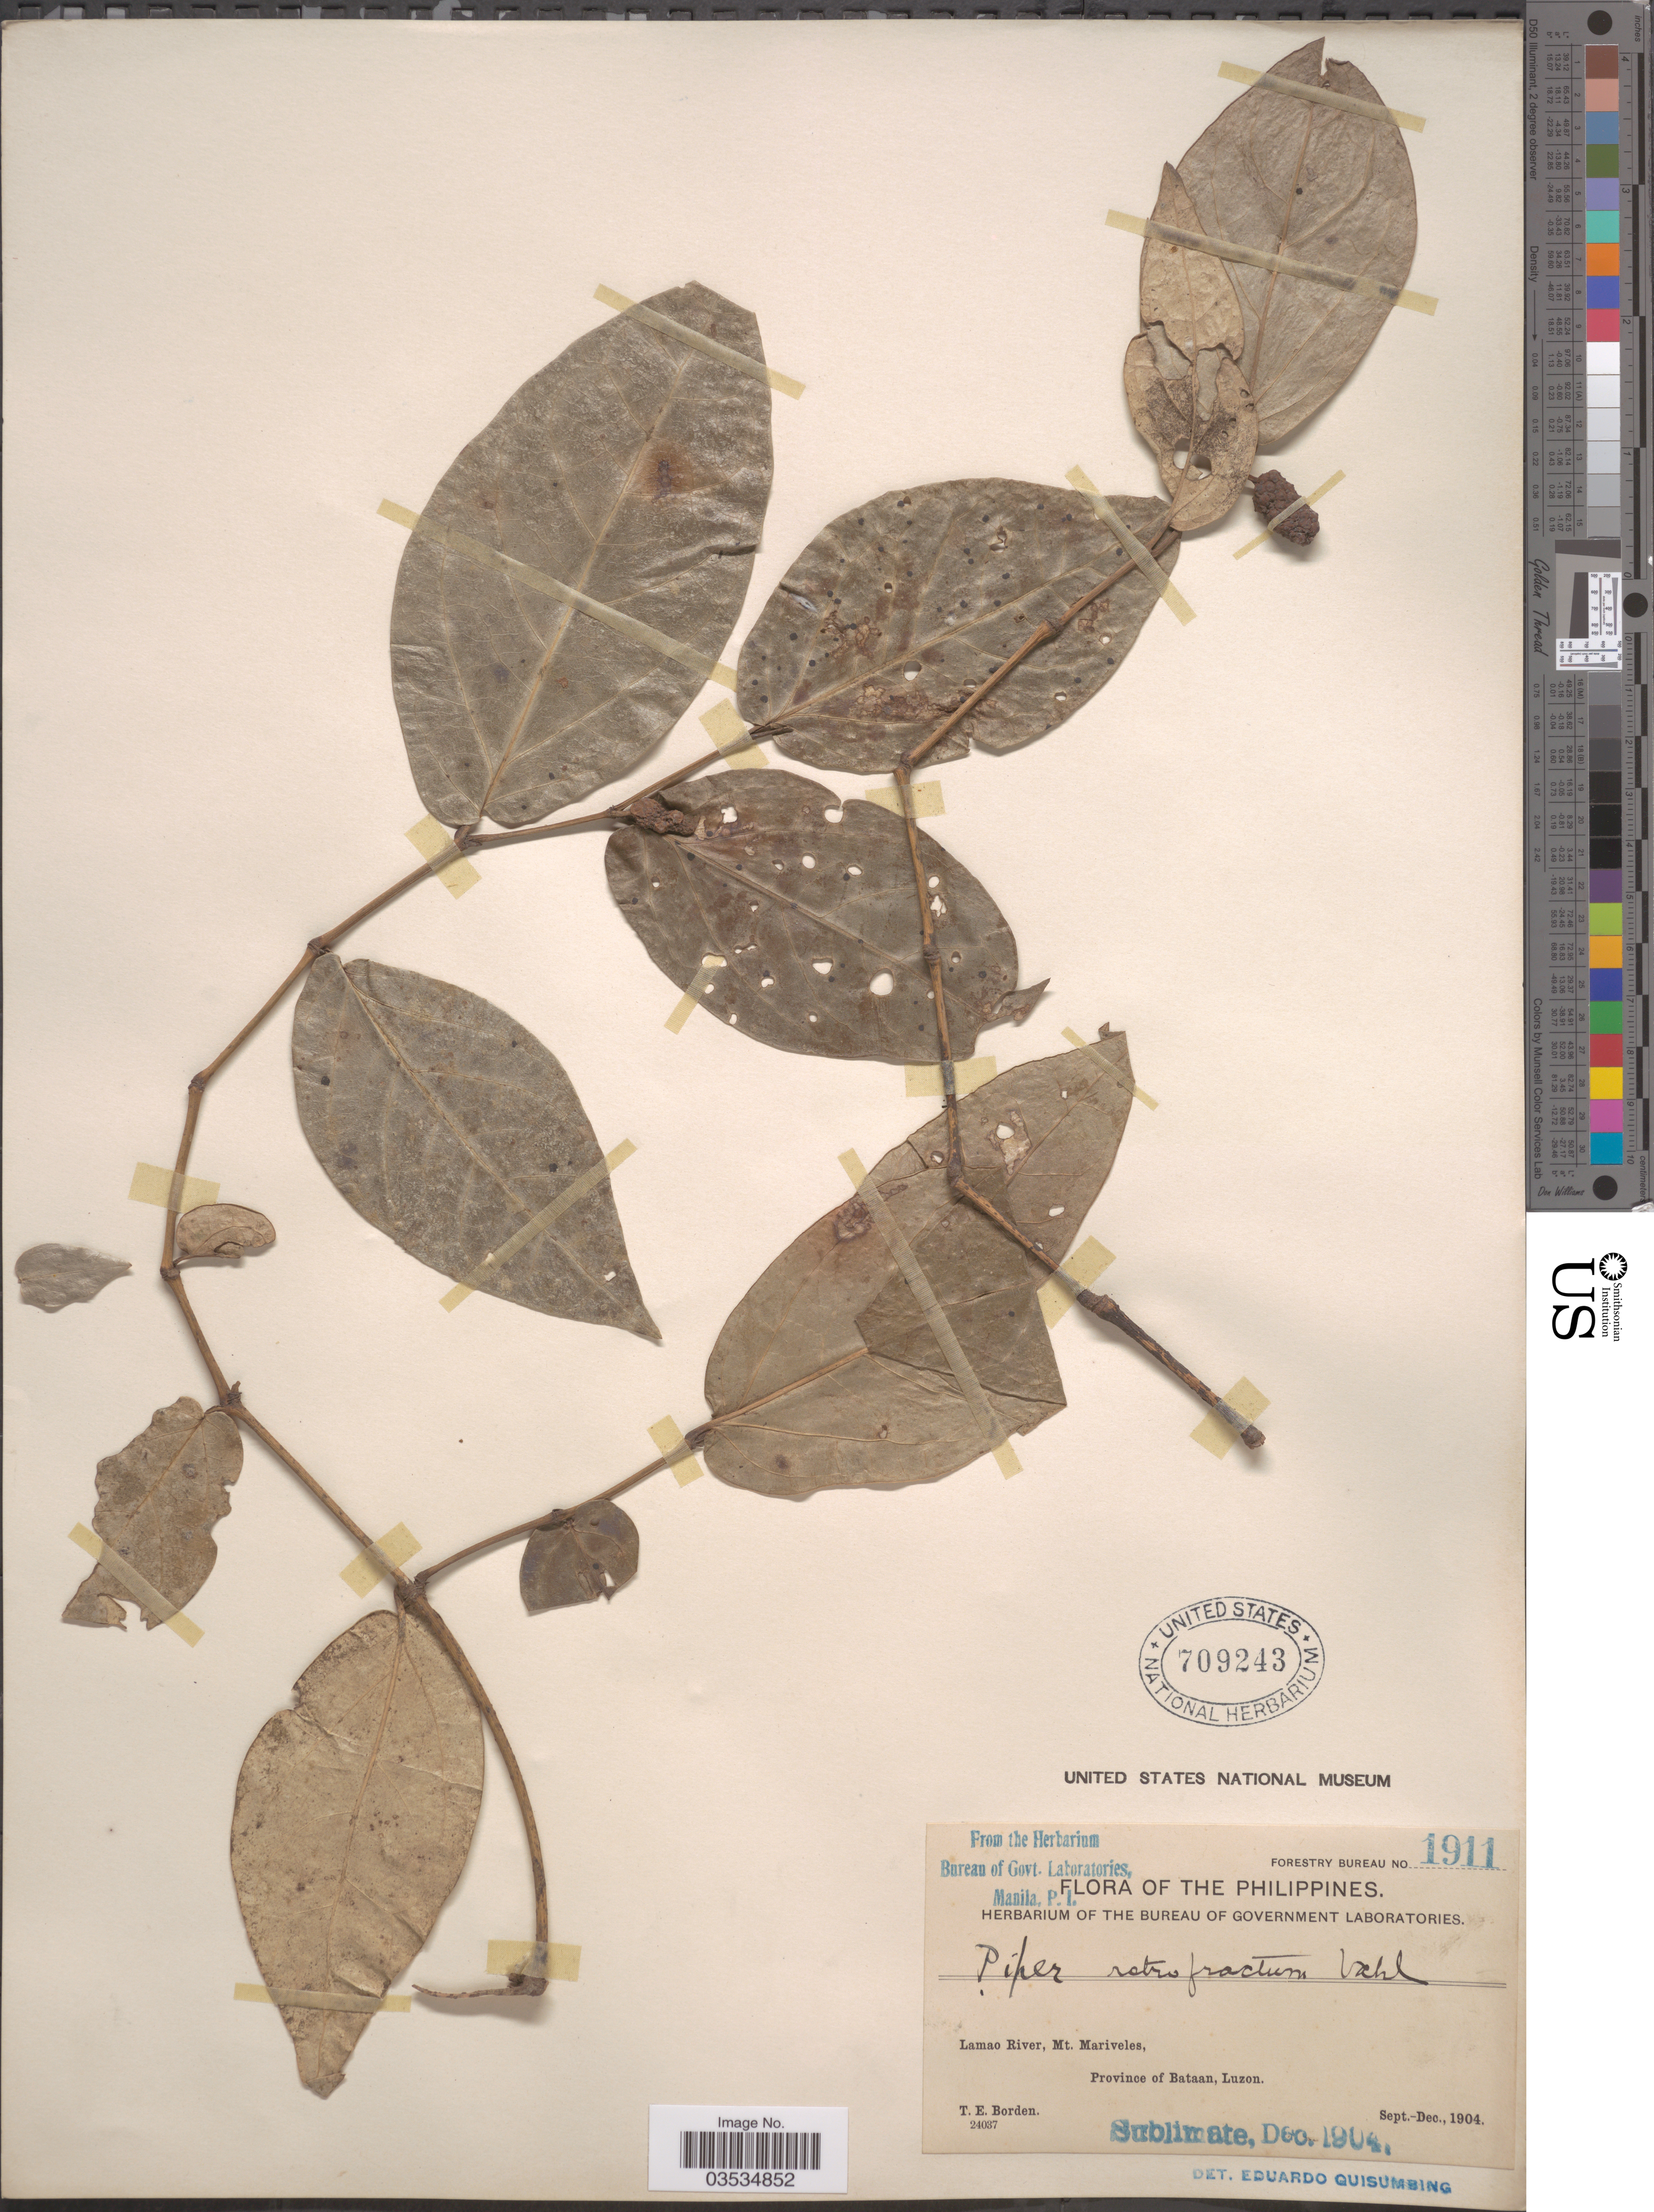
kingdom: Plantae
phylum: Tracheophyta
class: Magnoliopsida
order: Piperales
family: Piperaceae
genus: Piper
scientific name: Piper retrofractum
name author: Vahl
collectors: T. E. Borden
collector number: Forestry Bureau 1911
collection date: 1904-09/1904-12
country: Philippines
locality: Lamao River, Mt. Mariveles, Province of Bataan, Luzon.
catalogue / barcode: US 709243